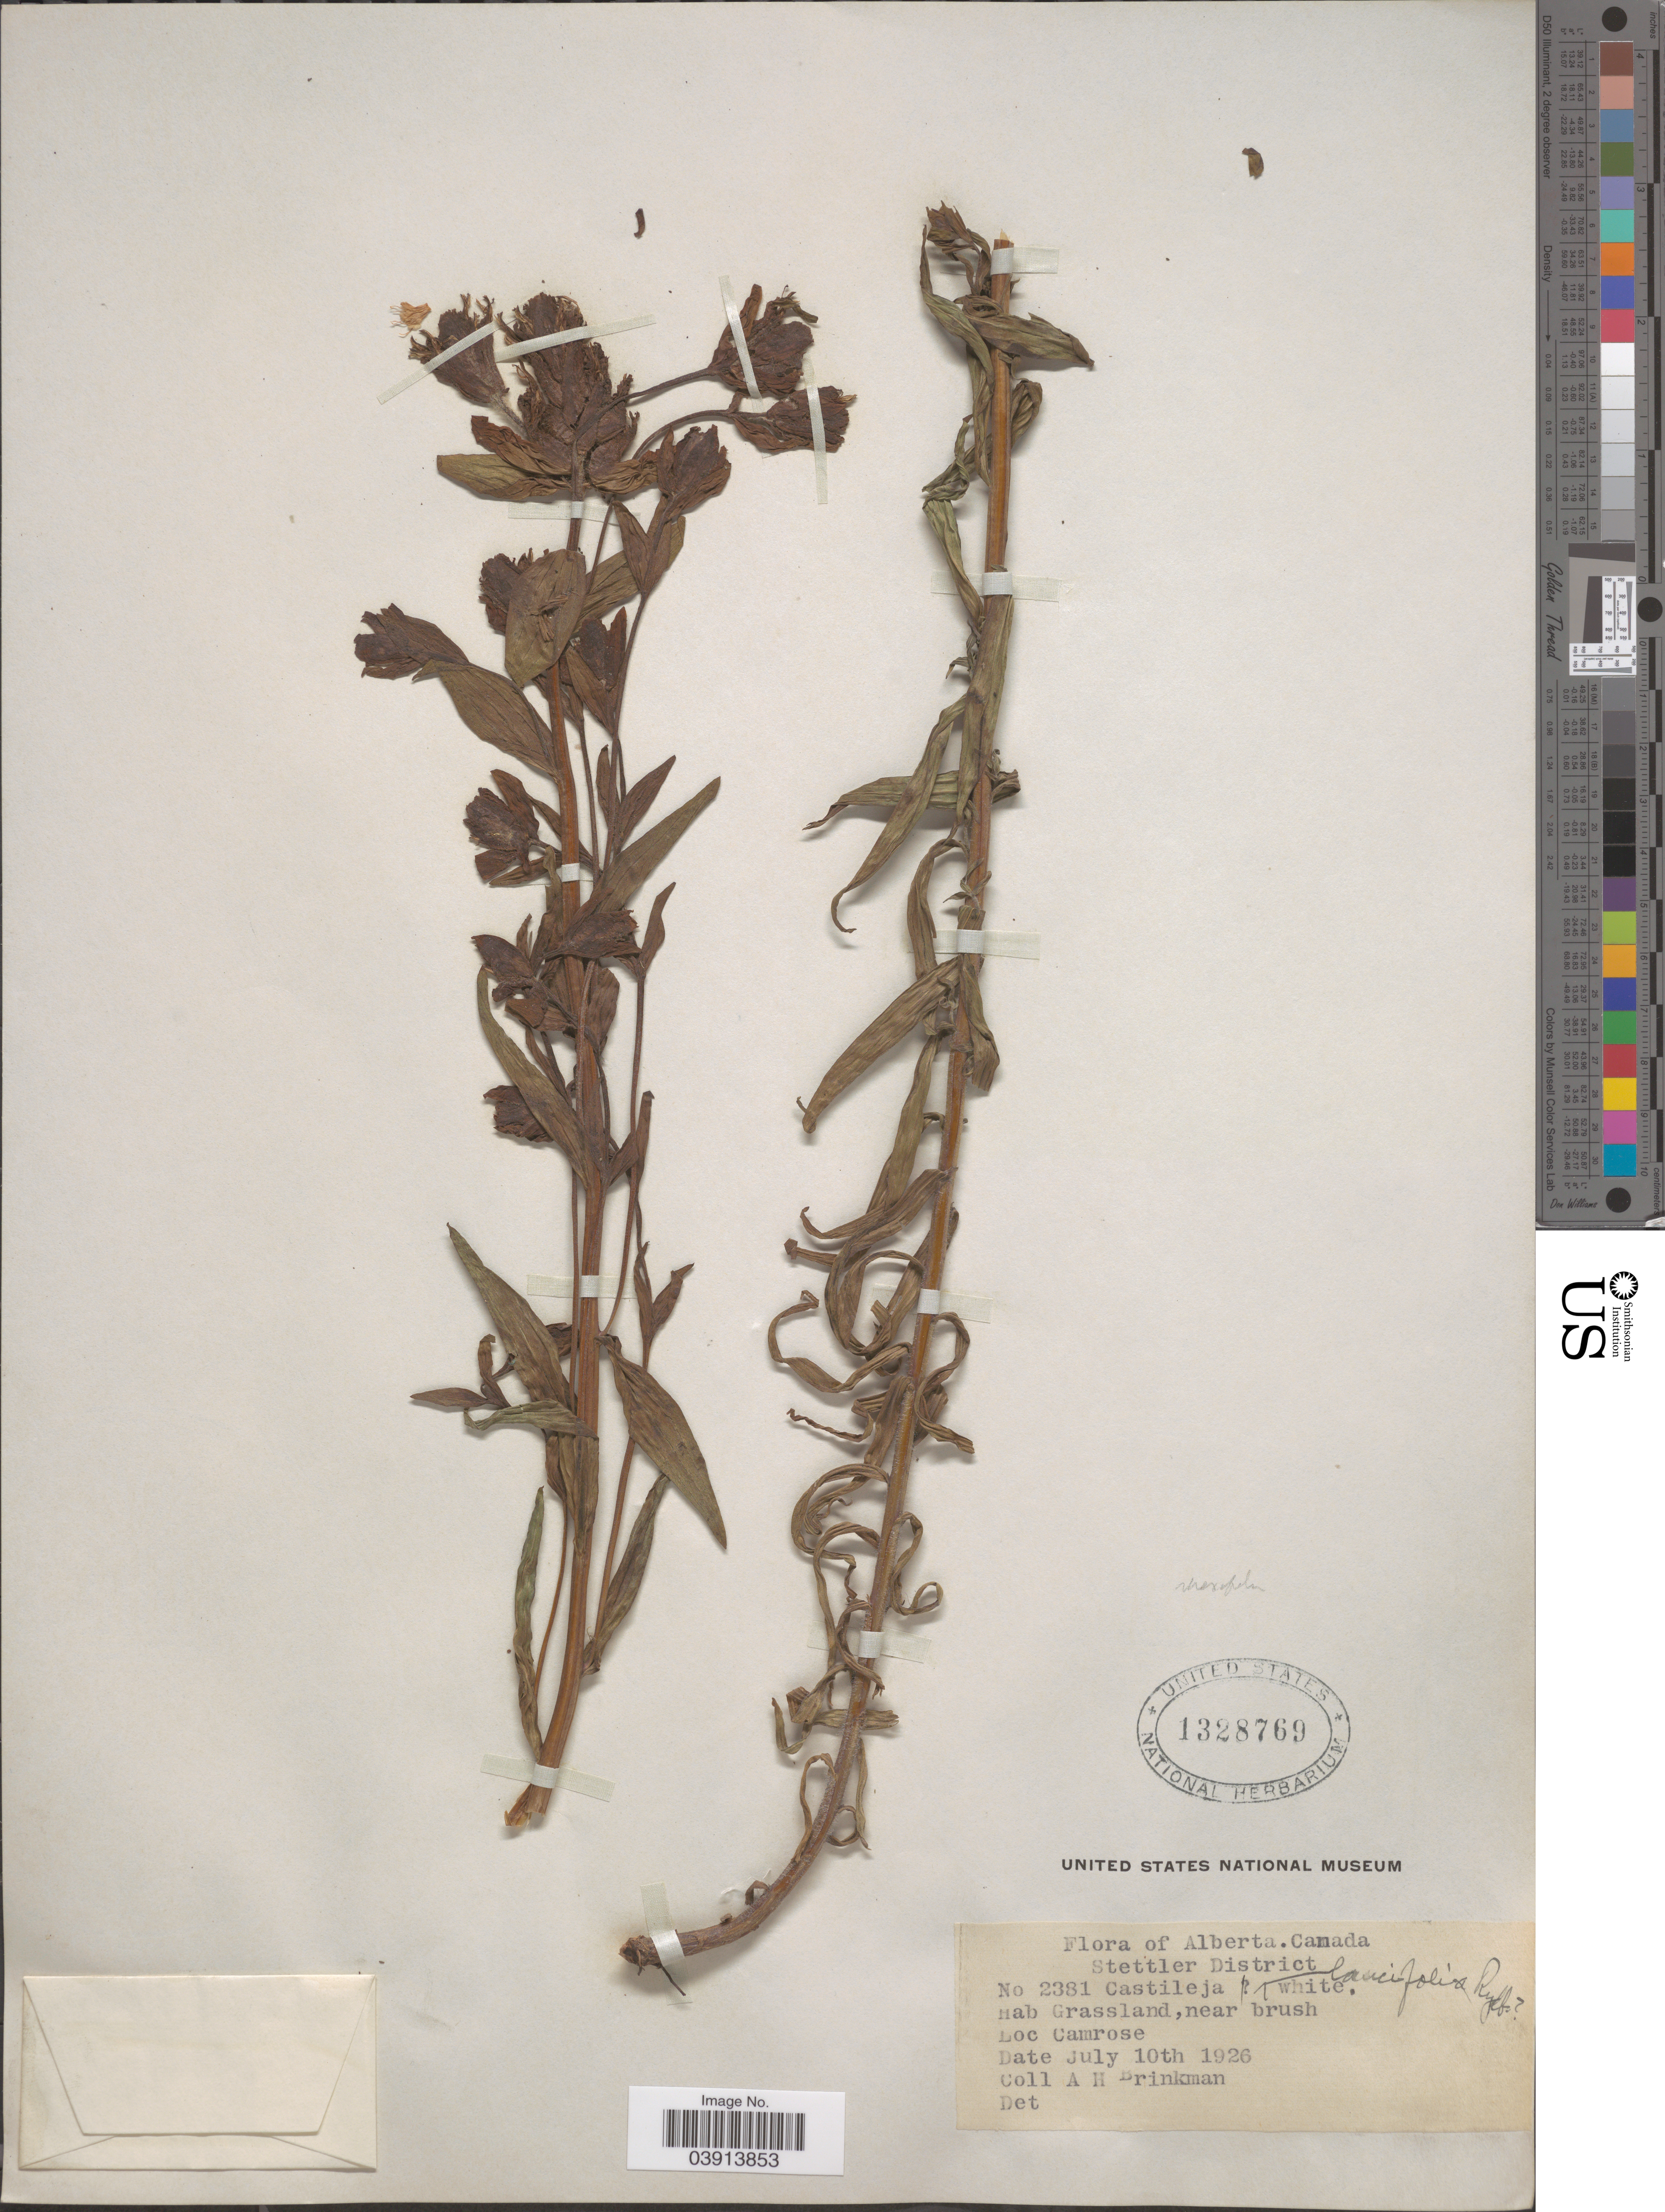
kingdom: Plantae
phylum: Tracheophyta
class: Magnoliopsida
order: Lamiales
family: Orobanchaceae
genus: Castilleja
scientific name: Castilleja rhexiifolia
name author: Rydb.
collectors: A. Brinkman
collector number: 2381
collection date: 1926-07-10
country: Canada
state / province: Alberta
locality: Stettler District. Grassland, near bush. Camrose.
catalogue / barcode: US 1328769